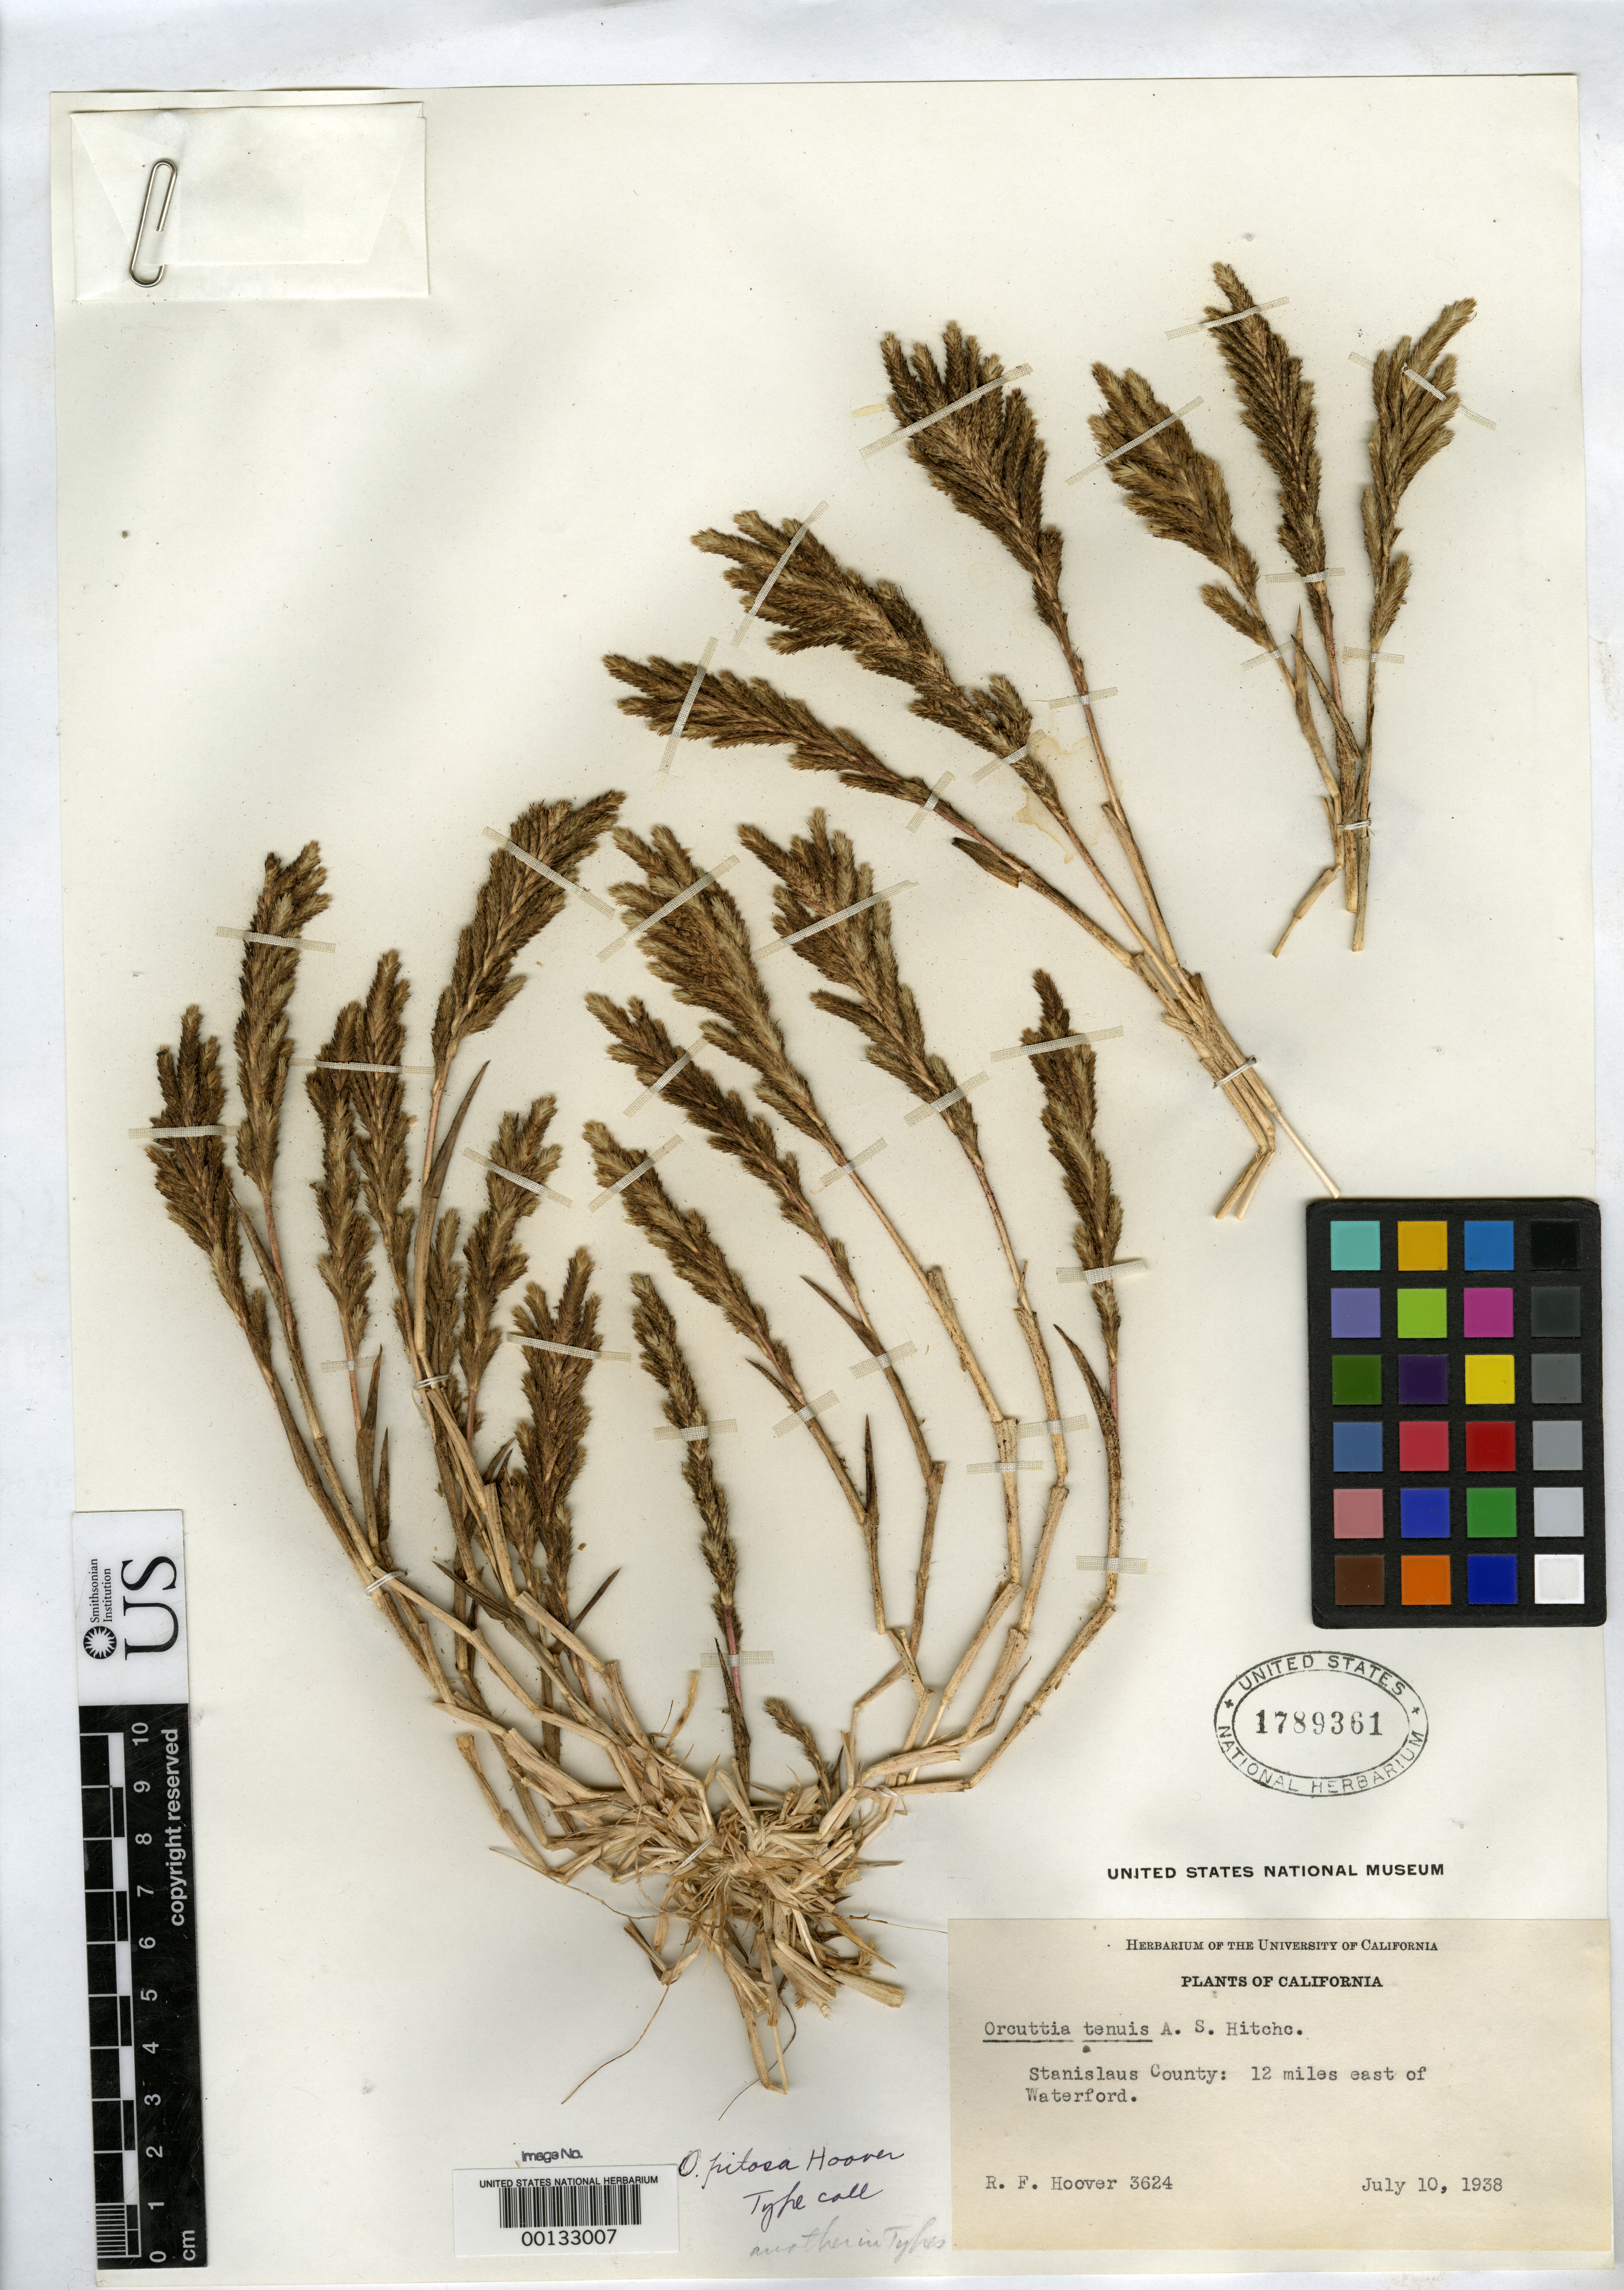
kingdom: Plantae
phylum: Tracheophyta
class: Liliopsida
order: Poales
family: Poaceae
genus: Orcuttia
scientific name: Orcuttia pilosa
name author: Hoover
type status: Isotype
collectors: R. F. Hoover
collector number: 3624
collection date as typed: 10 Jul 1938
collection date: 1938-07-10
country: United States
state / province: California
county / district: Stanislaus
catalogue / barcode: US 1789361